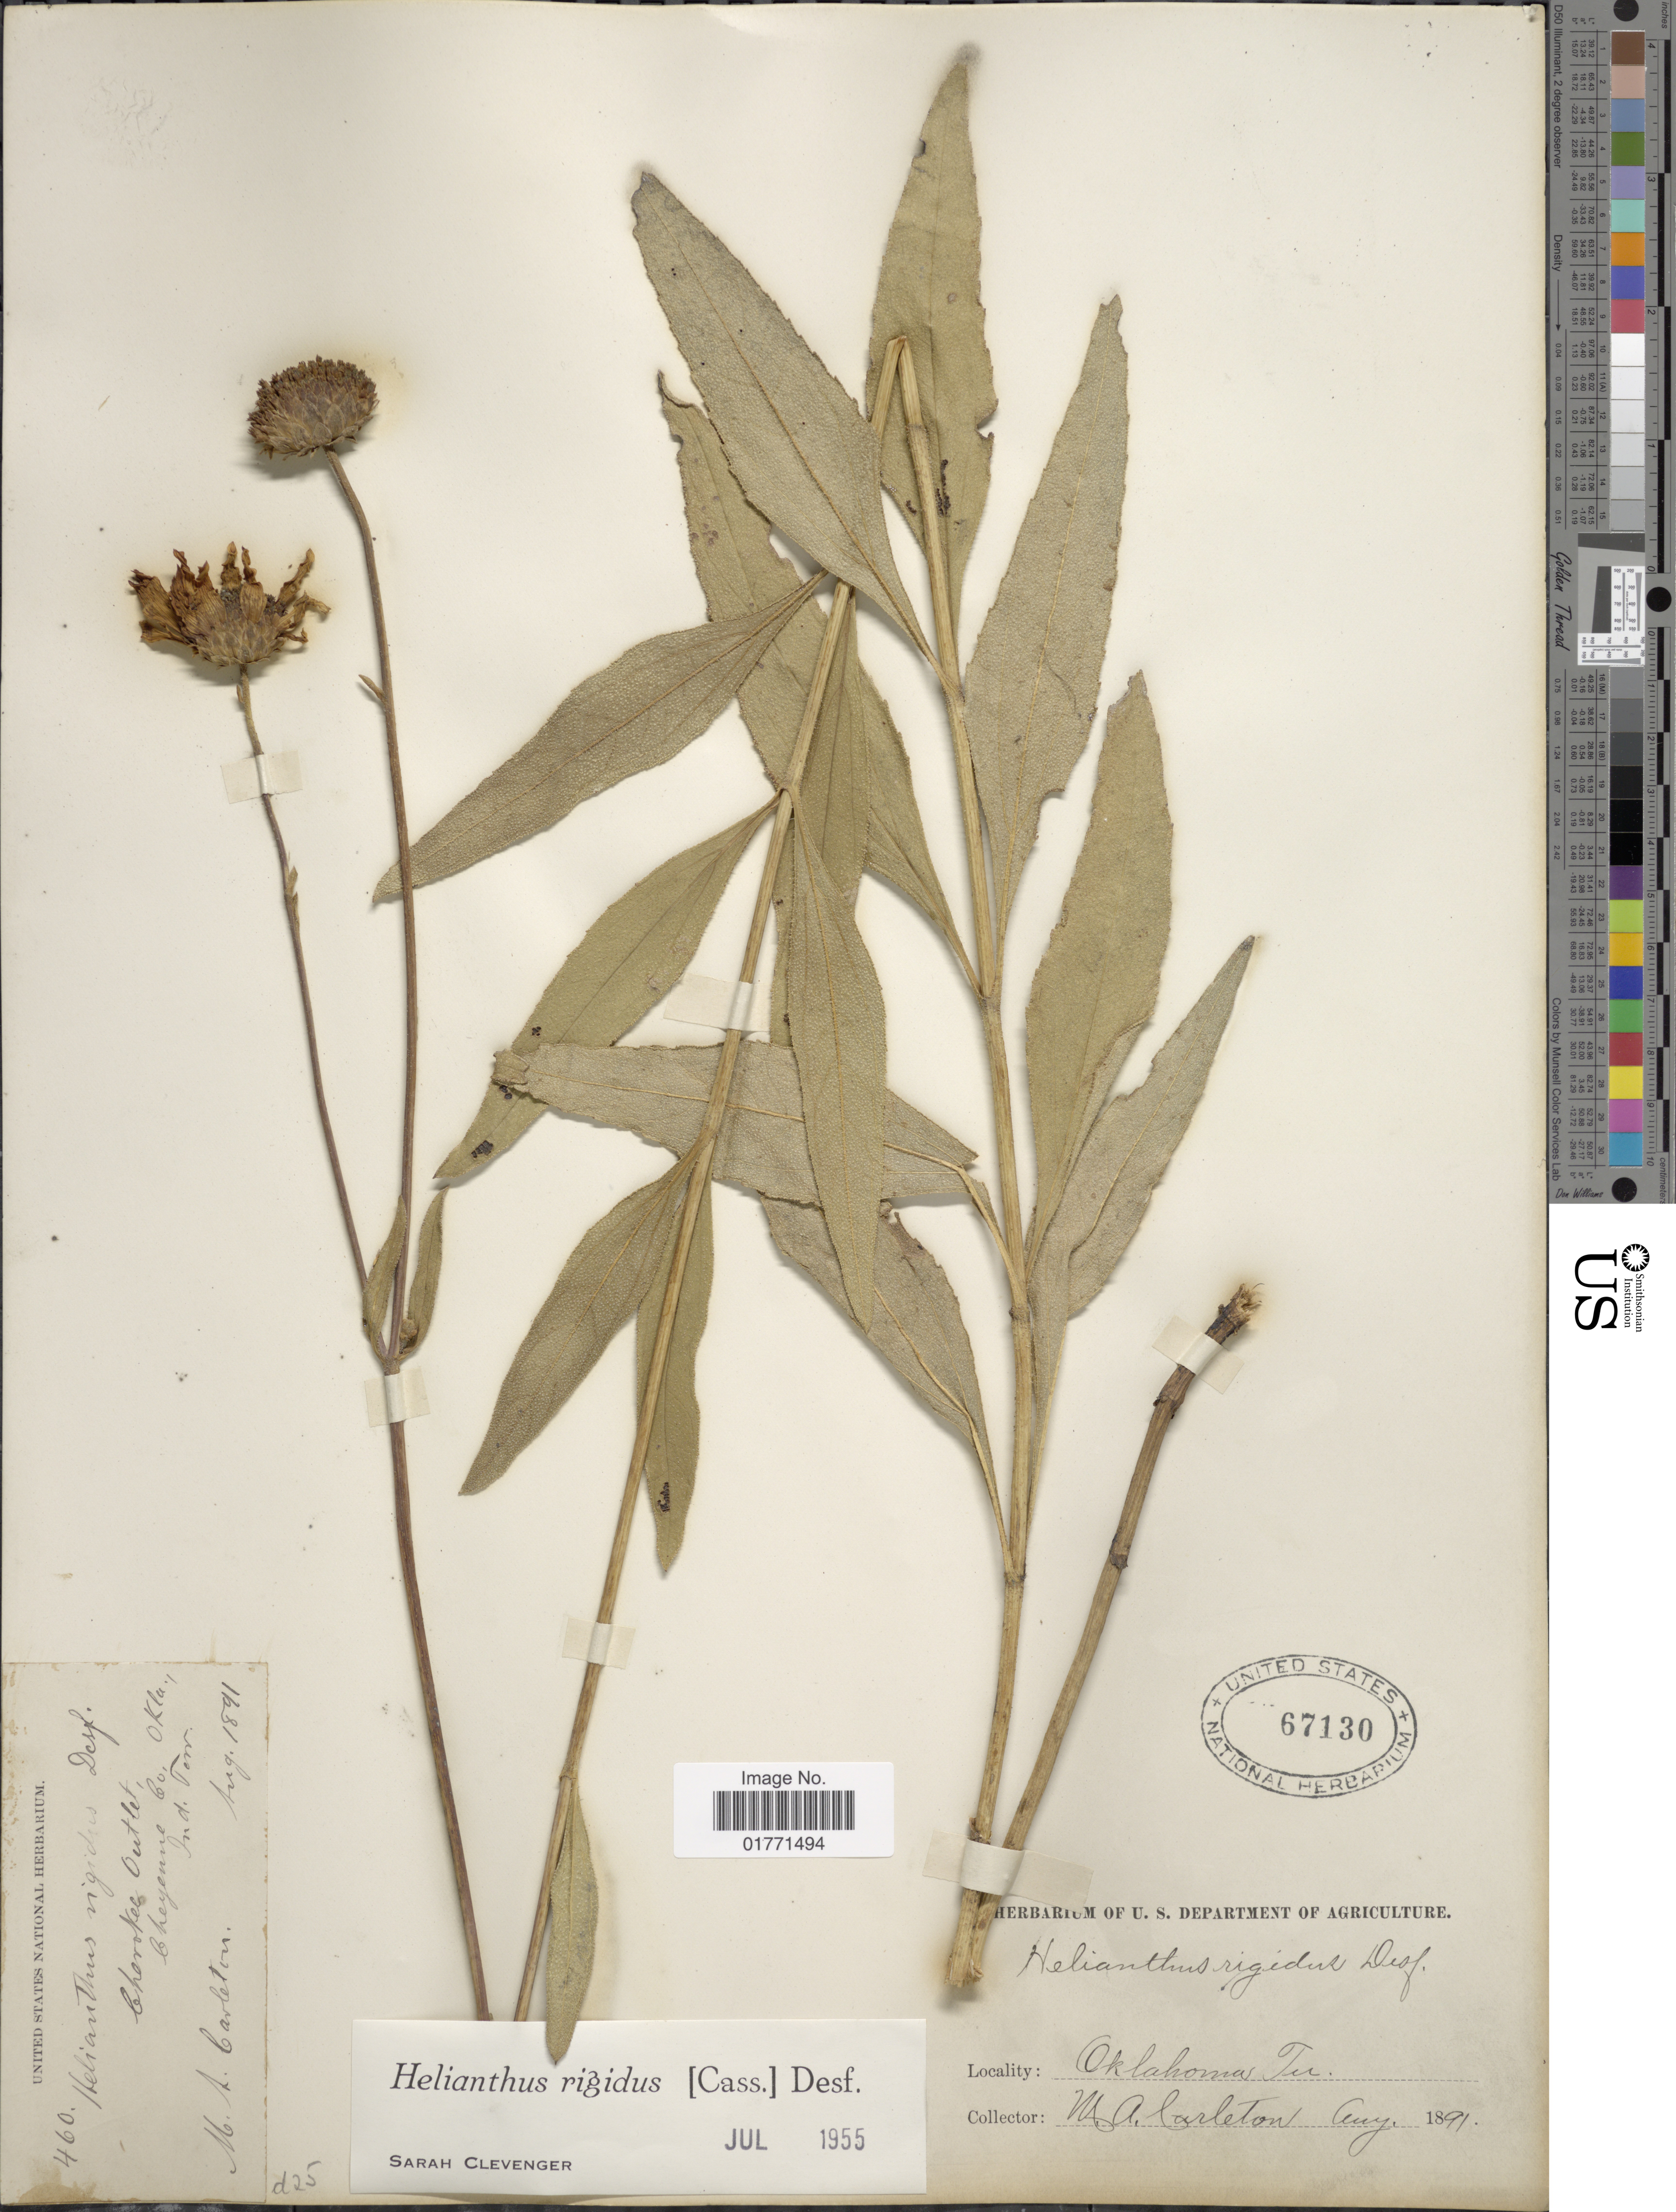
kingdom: Plantae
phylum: Tracheophyta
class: Magnoliopsida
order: Asterales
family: Asteraceae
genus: Helianthus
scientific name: Helianthus rigidus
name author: (Cass.) Desf.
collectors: M. A. Carleton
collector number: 460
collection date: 1891-07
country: United States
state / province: Oklahoma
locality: Cherokee Oulet, Cheyenne Co. Oklahoma Terr..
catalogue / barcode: US 67130